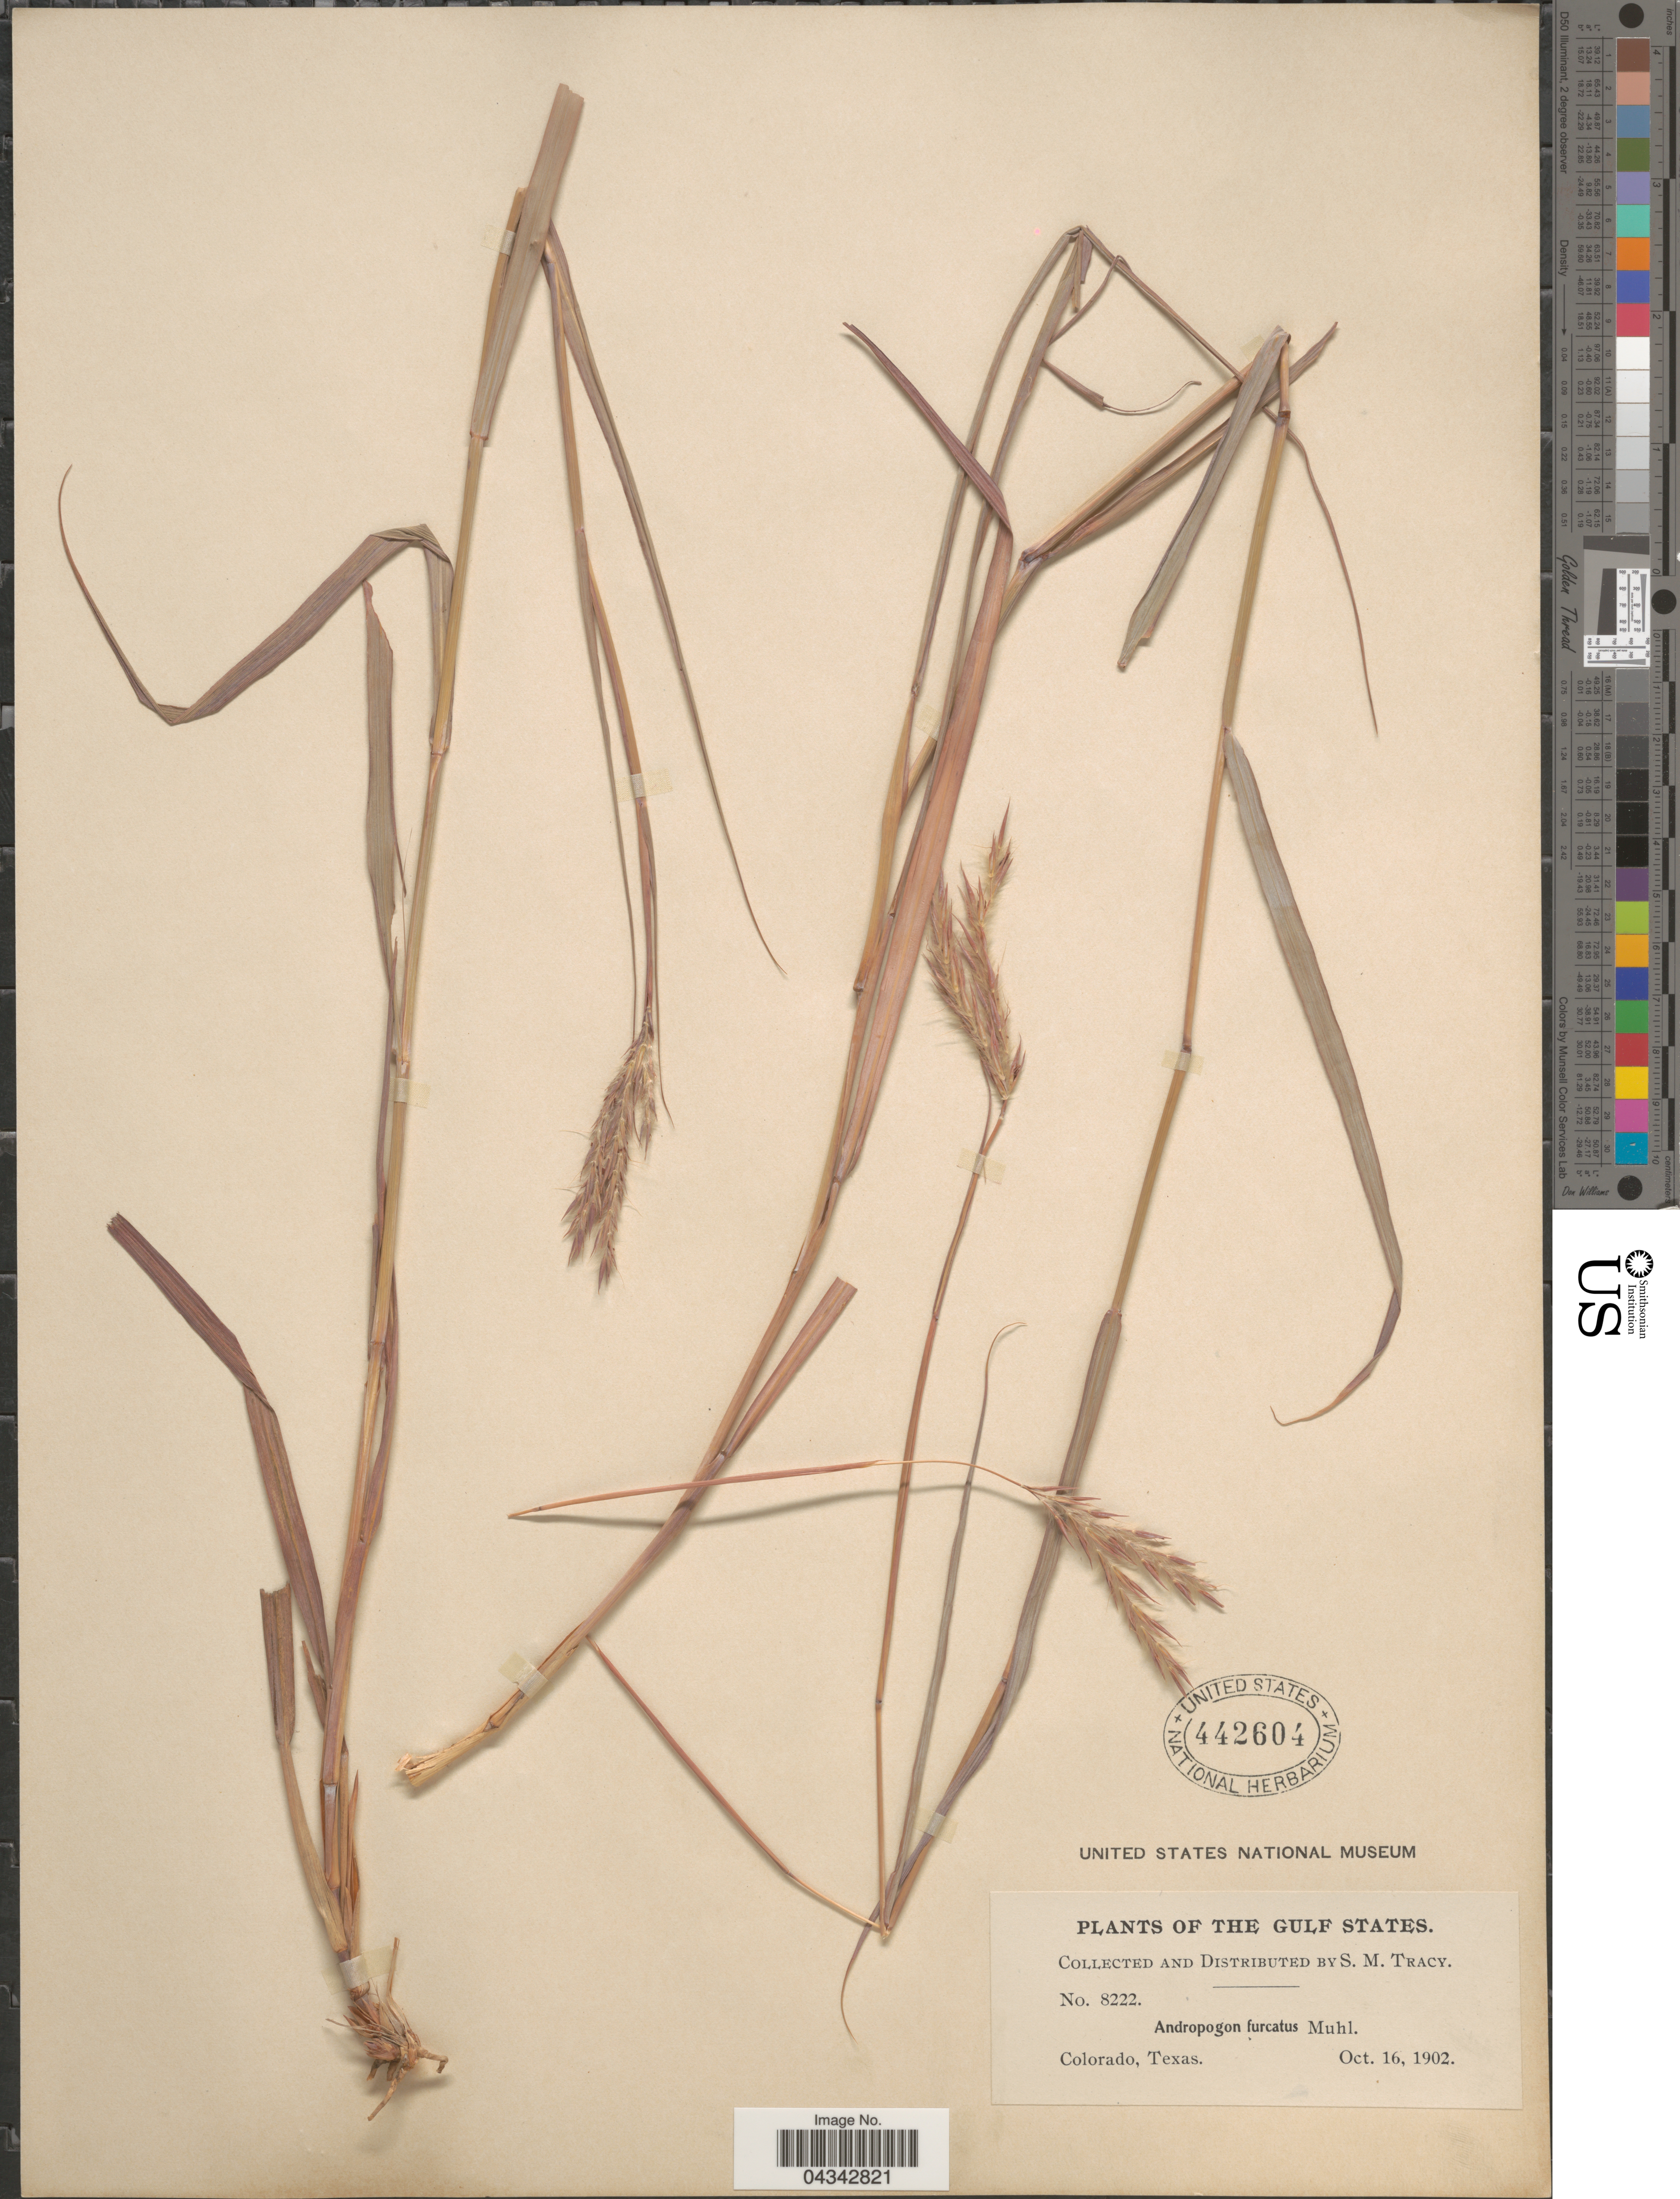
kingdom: Plantae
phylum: Tracheophyta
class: Liliopsida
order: Poales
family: Poaceae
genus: Andropogon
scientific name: Andropogon gerardii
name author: Vitman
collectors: S. M. Tracy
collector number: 8222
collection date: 1902-10-16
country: United States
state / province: Texas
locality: The Gulf States. Colorado, Texas.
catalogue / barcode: US 442604